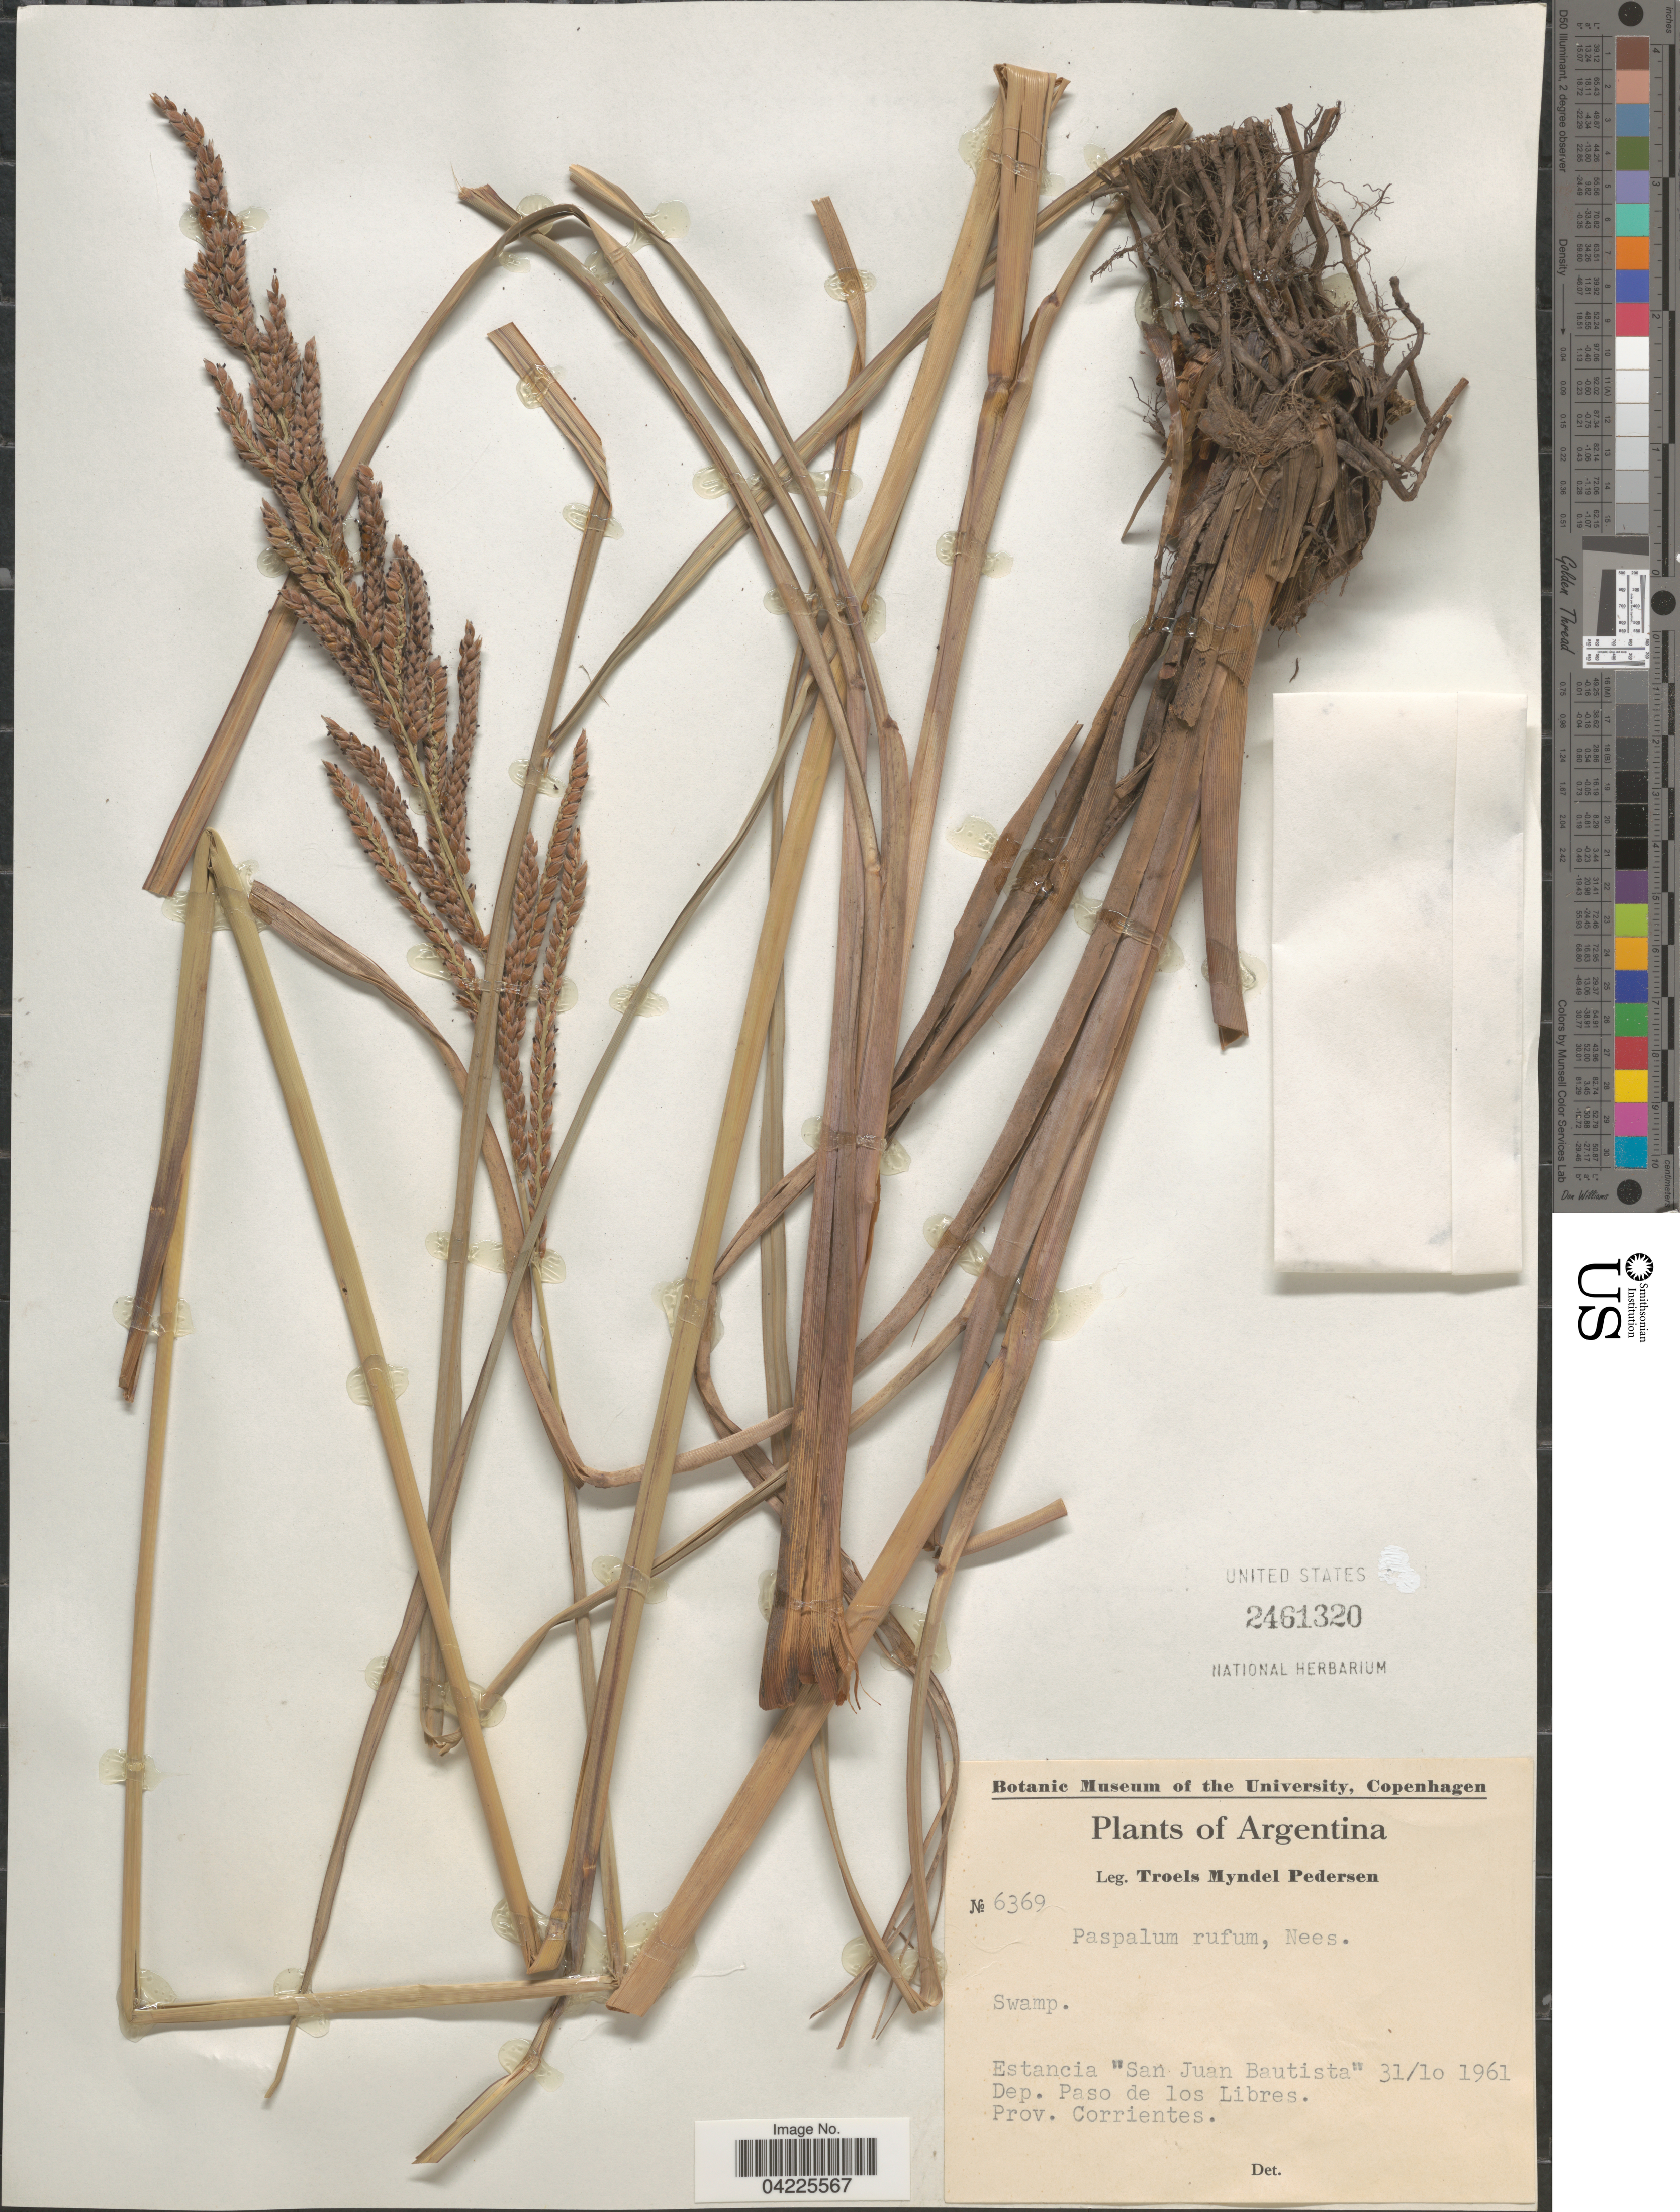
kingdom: Plantae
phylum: Tracheophyta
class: Liliopsida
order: Poales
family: Poaceae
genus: Paspalum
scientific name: Paspalum rufum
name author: Nees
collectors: T. Pederson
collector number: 6369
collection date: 1961-10-31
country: Argentina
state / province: Corrientes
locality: Estancia "San Juan Bautista". Dep. Paso de los Libres.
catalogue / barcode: US 2461320